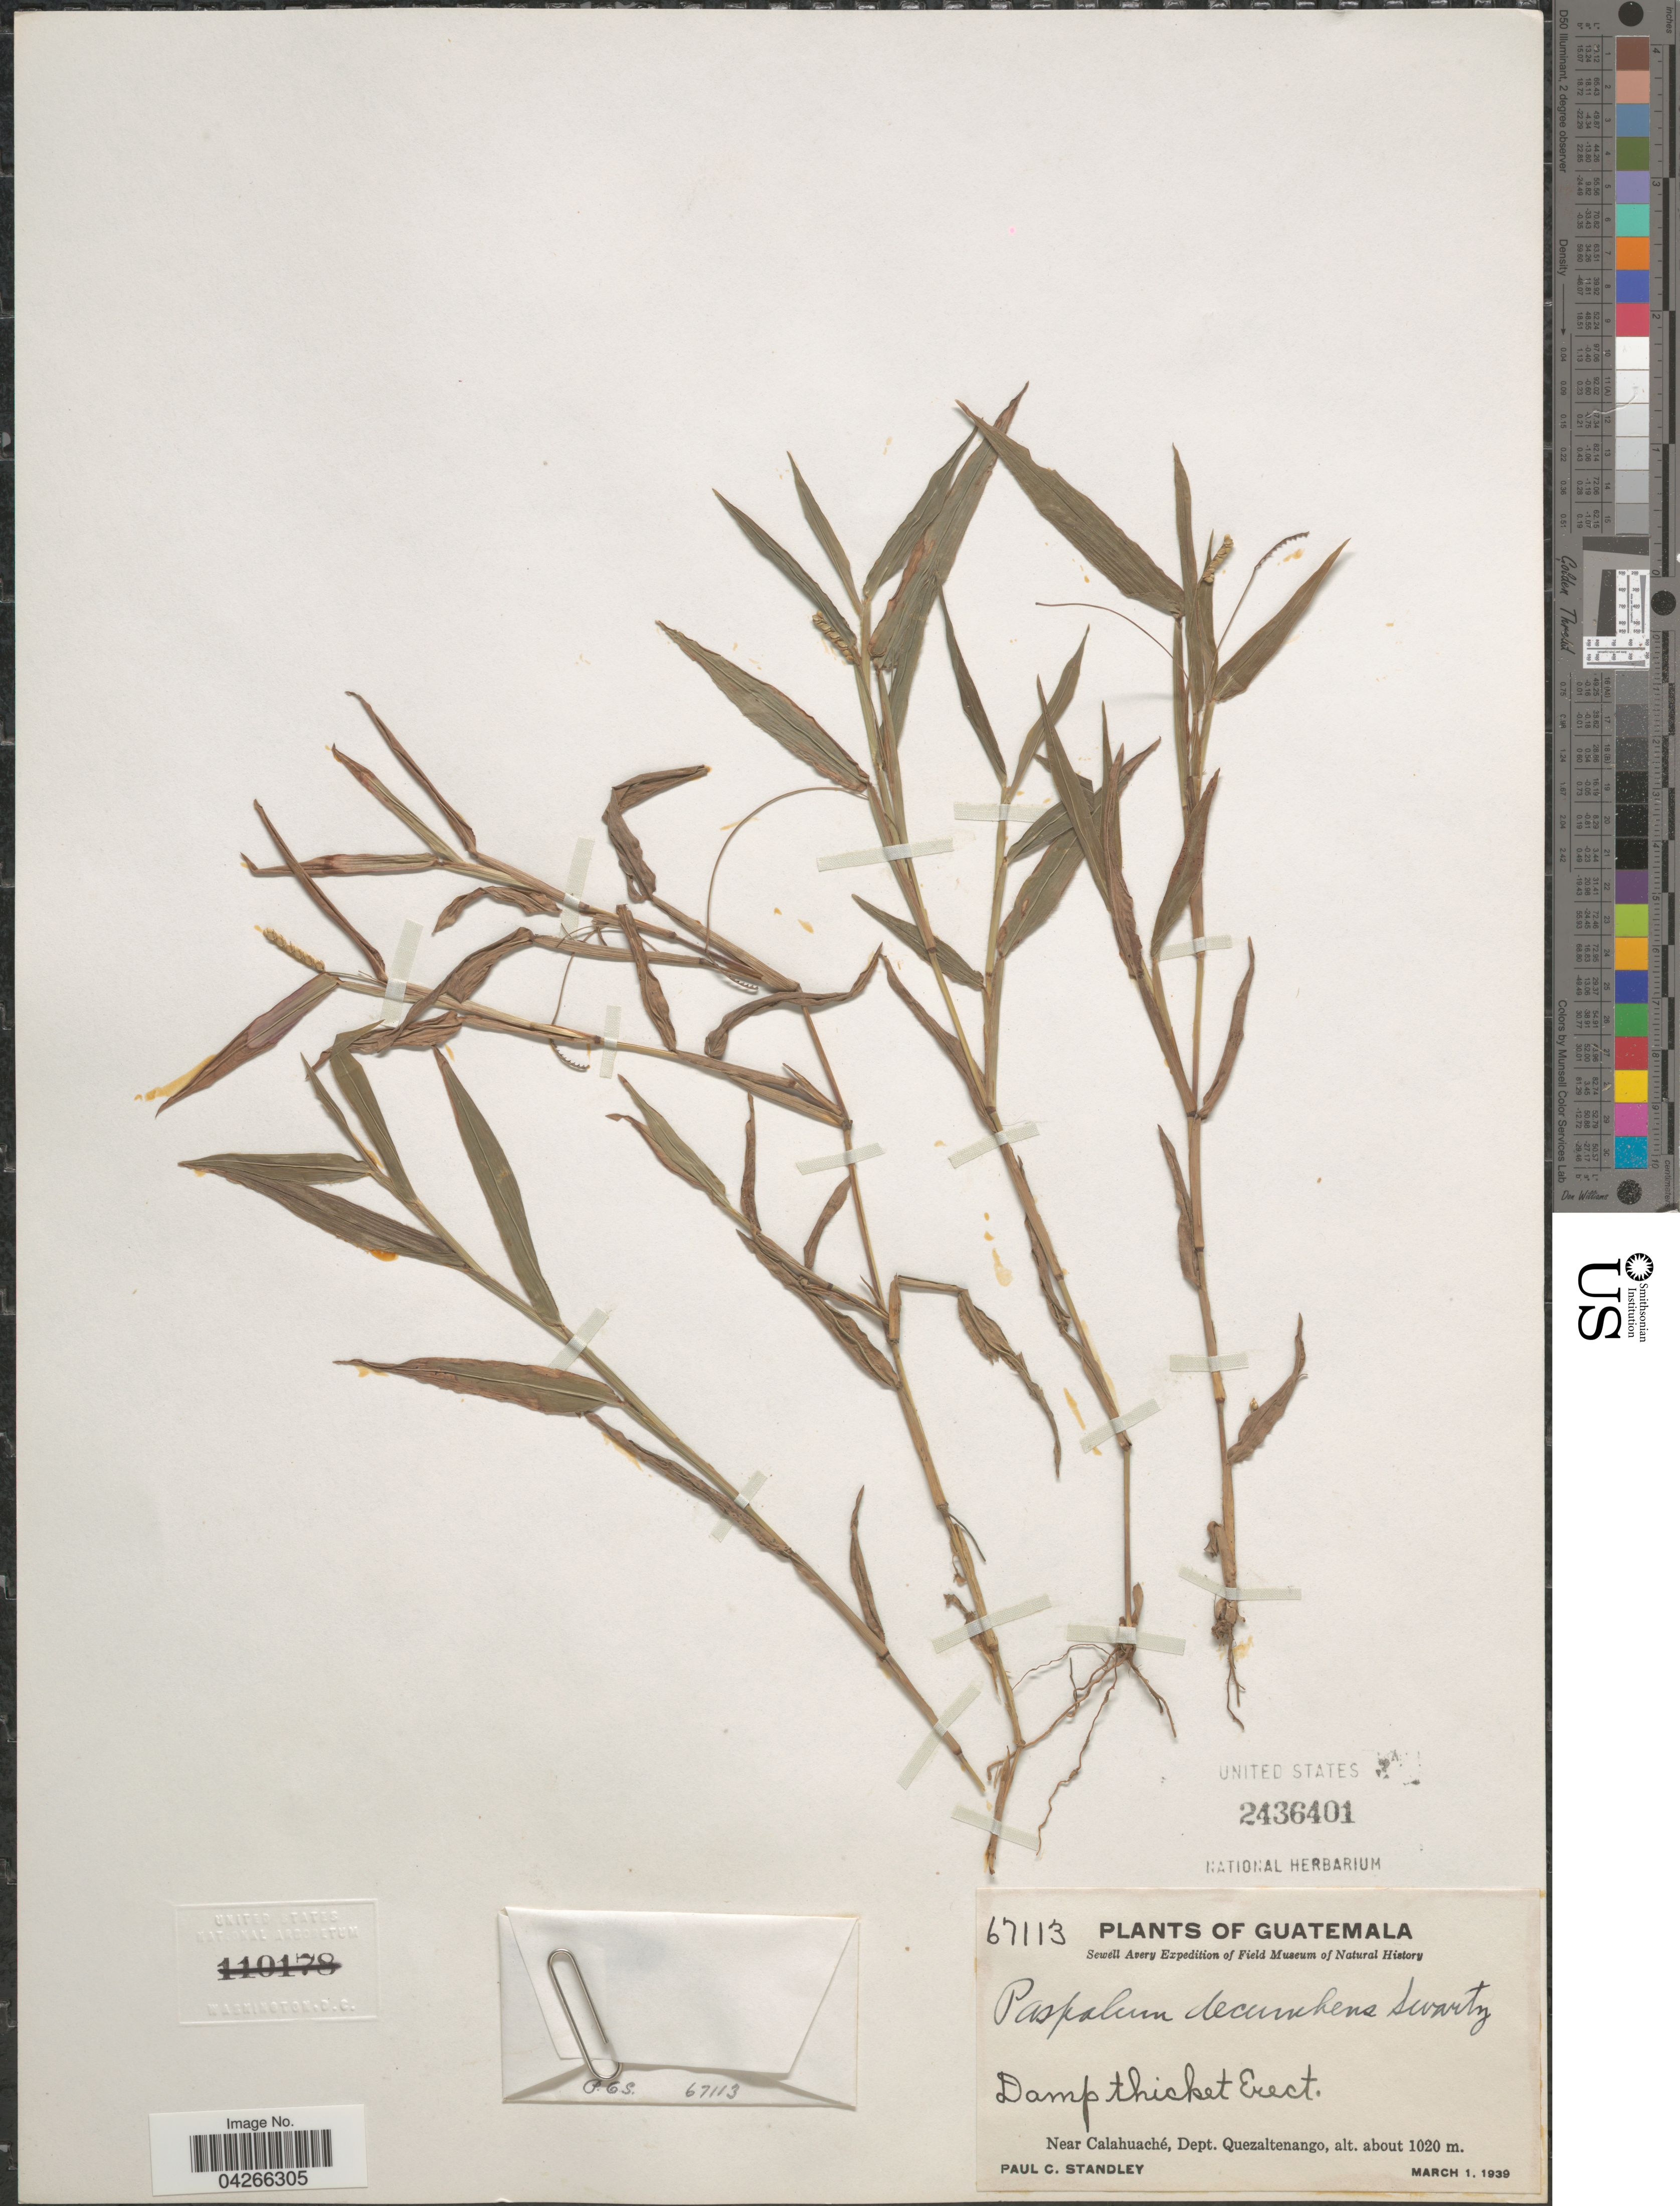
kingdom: Plantae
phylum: Tracheophyta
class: Liliopsida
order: Poales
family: Poaceae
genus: Paspalum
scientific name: Paspalum decumbens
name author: Sw.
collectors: P. C. Standley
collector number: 67113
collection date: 1939-03-01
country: Guatemala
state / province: Quetzaltenango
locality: Sewell Avery Expedition. Near Calahuaché, Dept. Quezaltenango.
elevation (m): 1020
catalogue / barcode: US 2436401